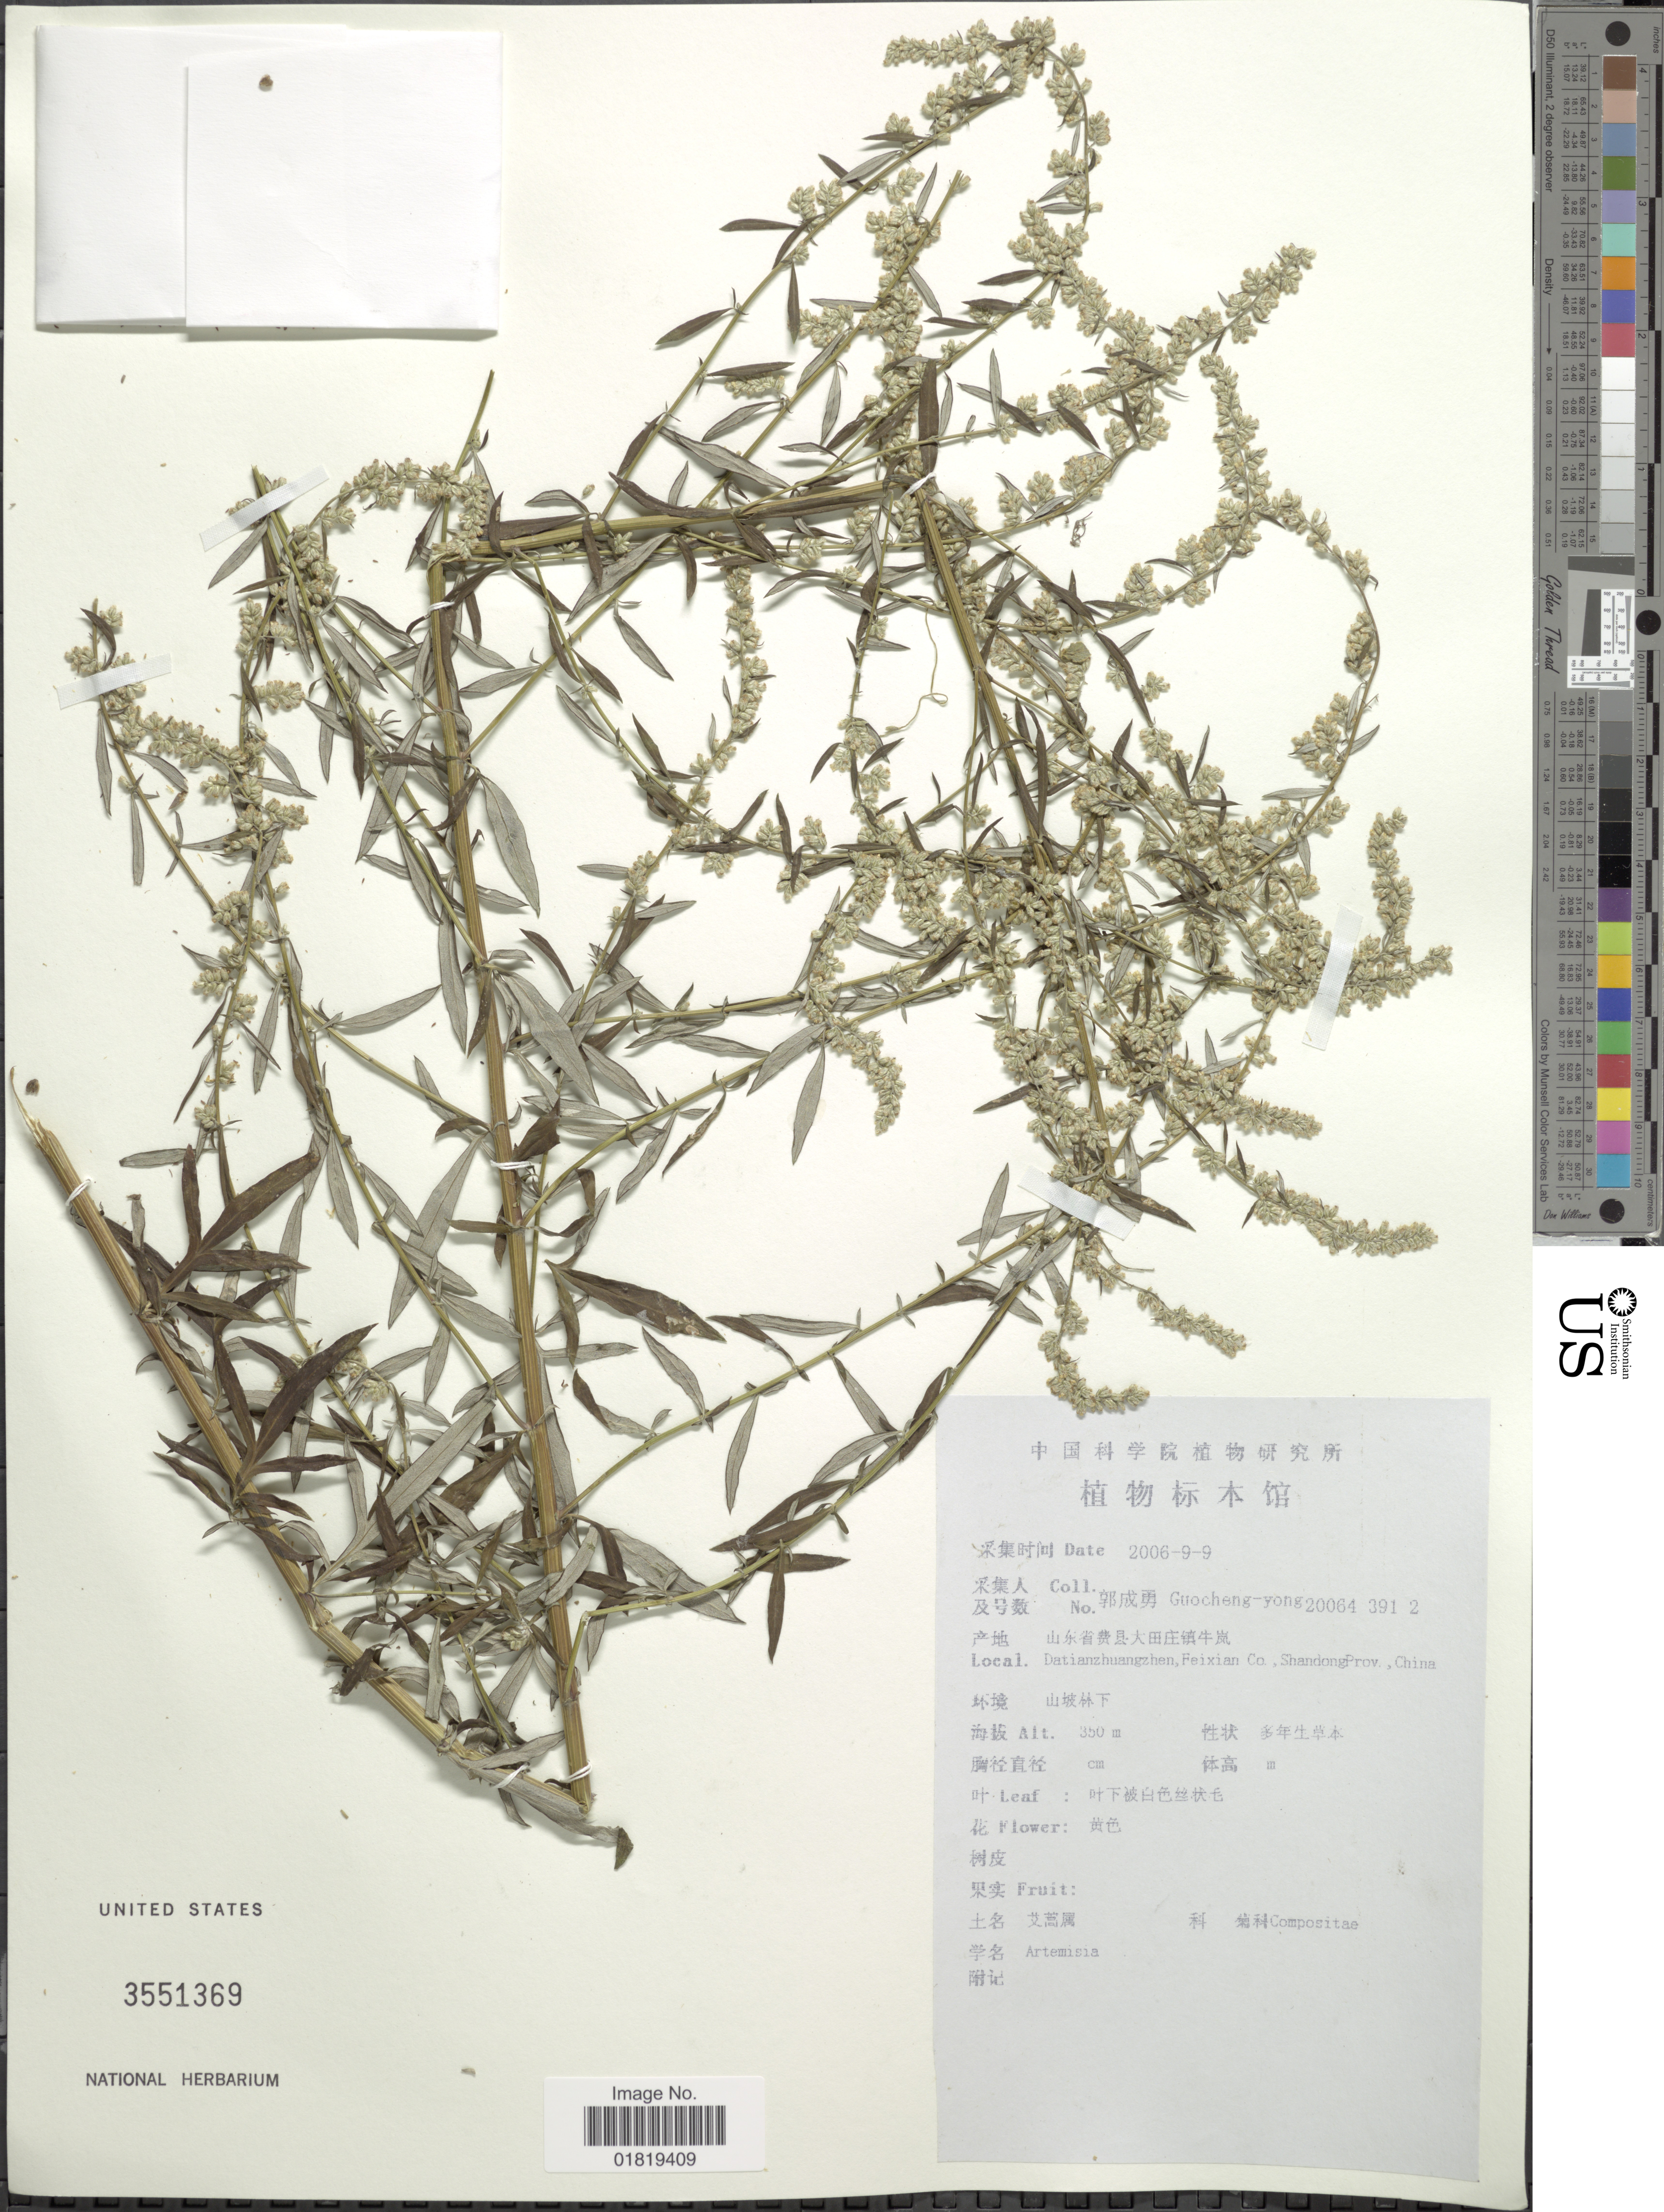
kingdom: Plantae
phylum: Tracheophyta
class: Magnoliopsida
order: Asterales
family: Asteraceae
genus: Artemisia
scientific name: Artemisia sp.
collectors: Guo cheng-yong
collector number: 20064-391-1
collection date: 2006-09-09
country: China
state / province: Shandong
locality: Datianzhuangzhen, Feixian Co.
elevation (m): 350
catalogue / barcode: US 3551369